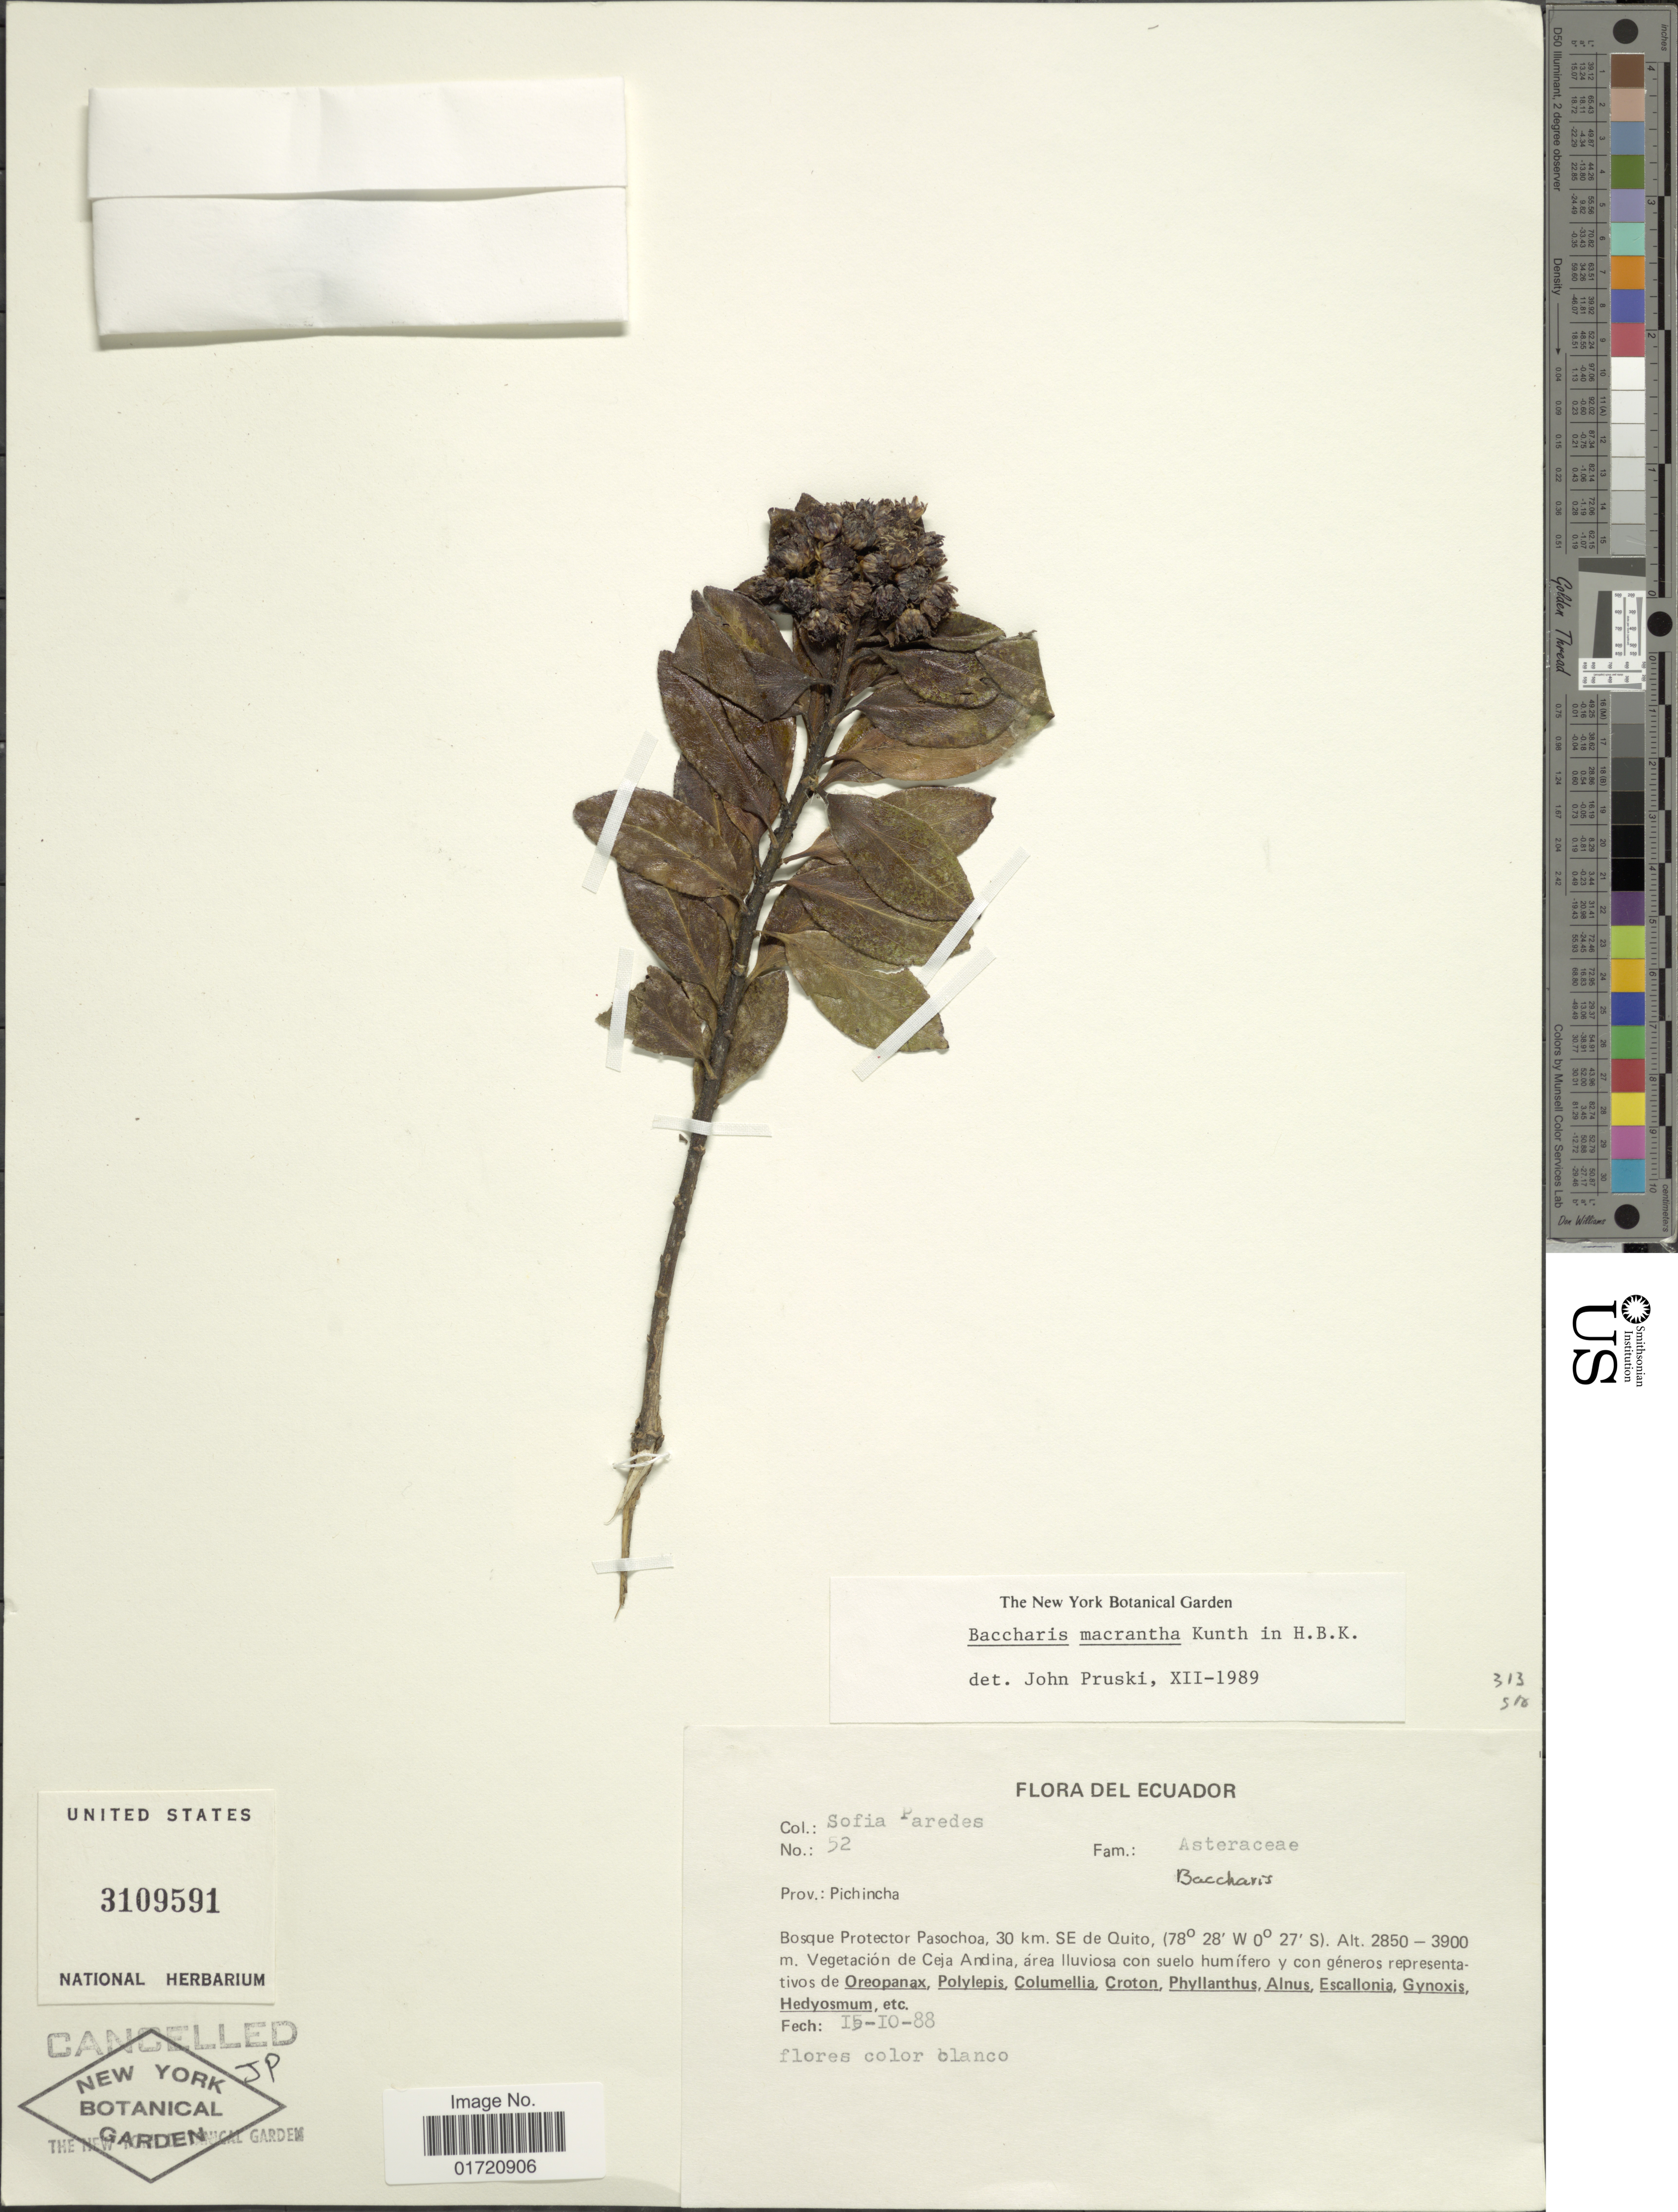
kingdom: Plantae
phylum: Tracheophyta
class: Magnoliopsida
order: Asterales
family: Asteraceae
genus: Baccharis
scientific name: Baccharis macrantha subsp. cundinamarcensis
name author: (Cuatrec.) Cuatrec.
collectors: S. Paredes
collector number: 52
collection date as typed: Transcribed d/m/y: 15/10/88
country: Ecuador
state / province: Pichincha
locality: Bosque Protector Pasochoa, 30 km Se de Quito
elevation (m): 2850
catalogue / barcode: US 3109591